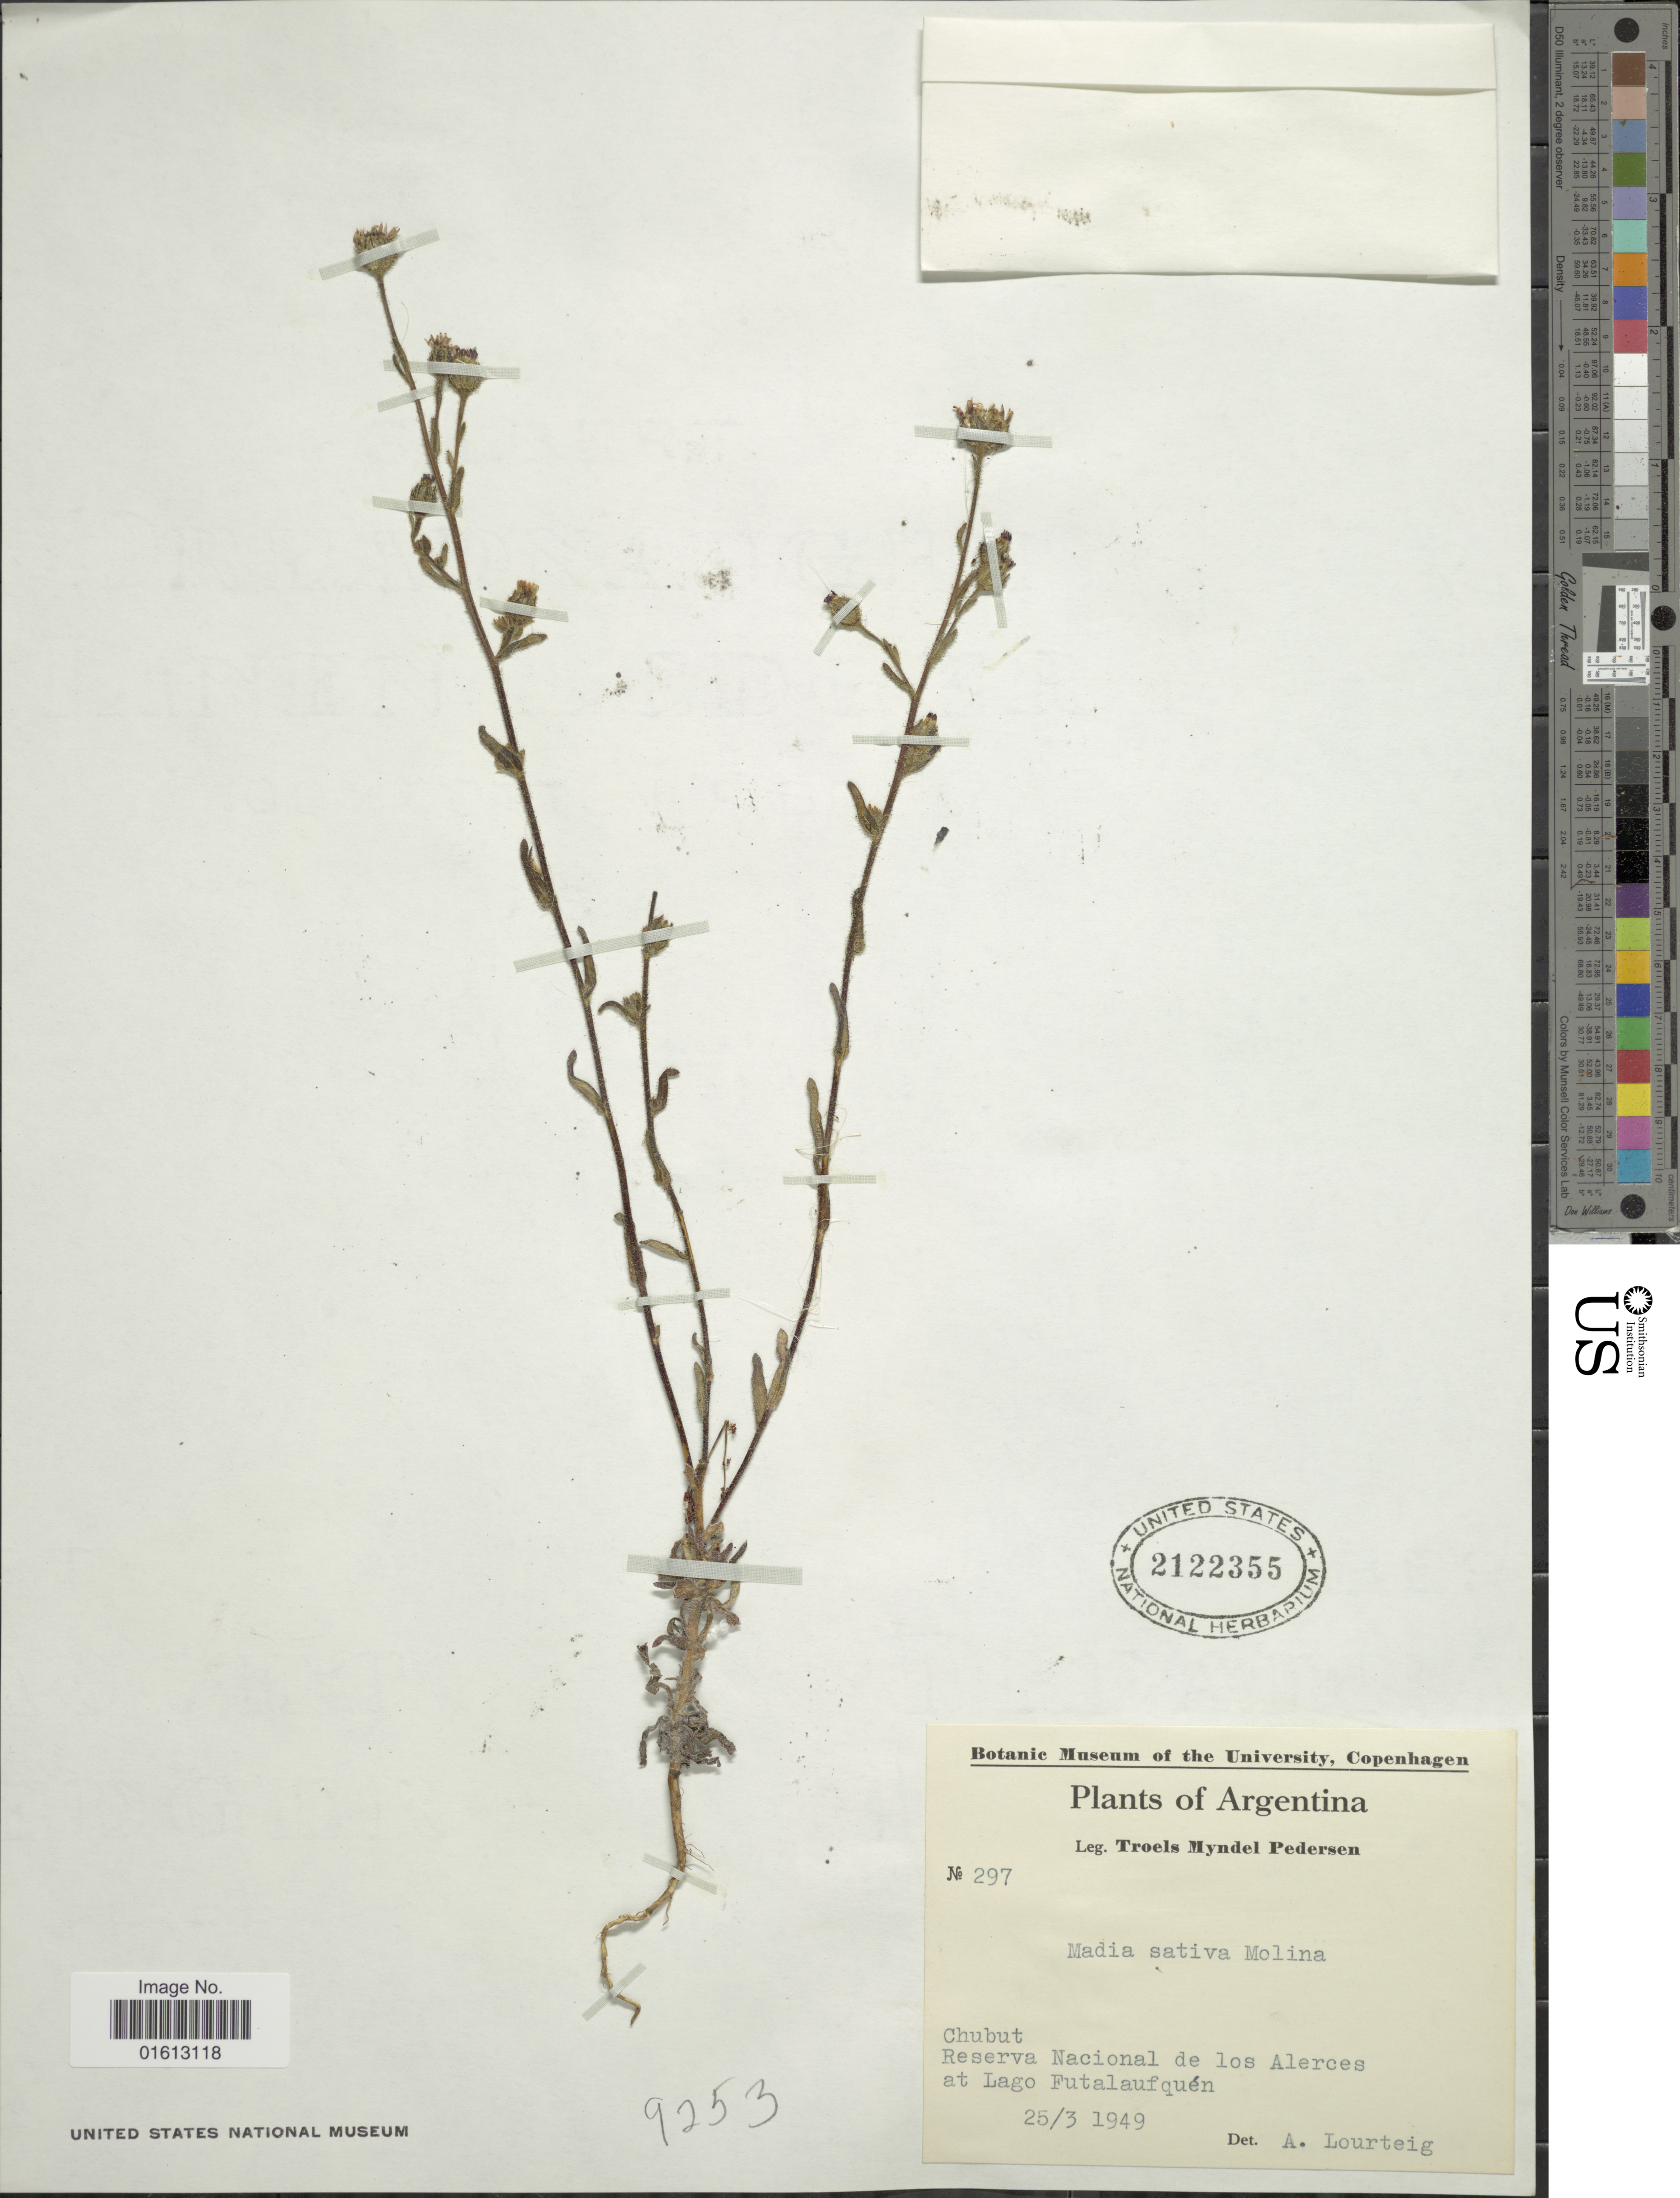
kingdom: Plantae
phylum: Tracheophyta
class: Magnoliopsida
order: Asterales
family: Asteraceae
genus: Madia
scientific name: Madia sativa subsp. sativa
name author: Molina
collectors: T. Pederson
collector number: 297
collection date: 1949-03-25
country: Argentina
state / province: Chubut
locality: Argentina, Chubut, Reserva Nacional de los Alerces at Lago Futalaufquén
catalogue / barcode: US 2122355